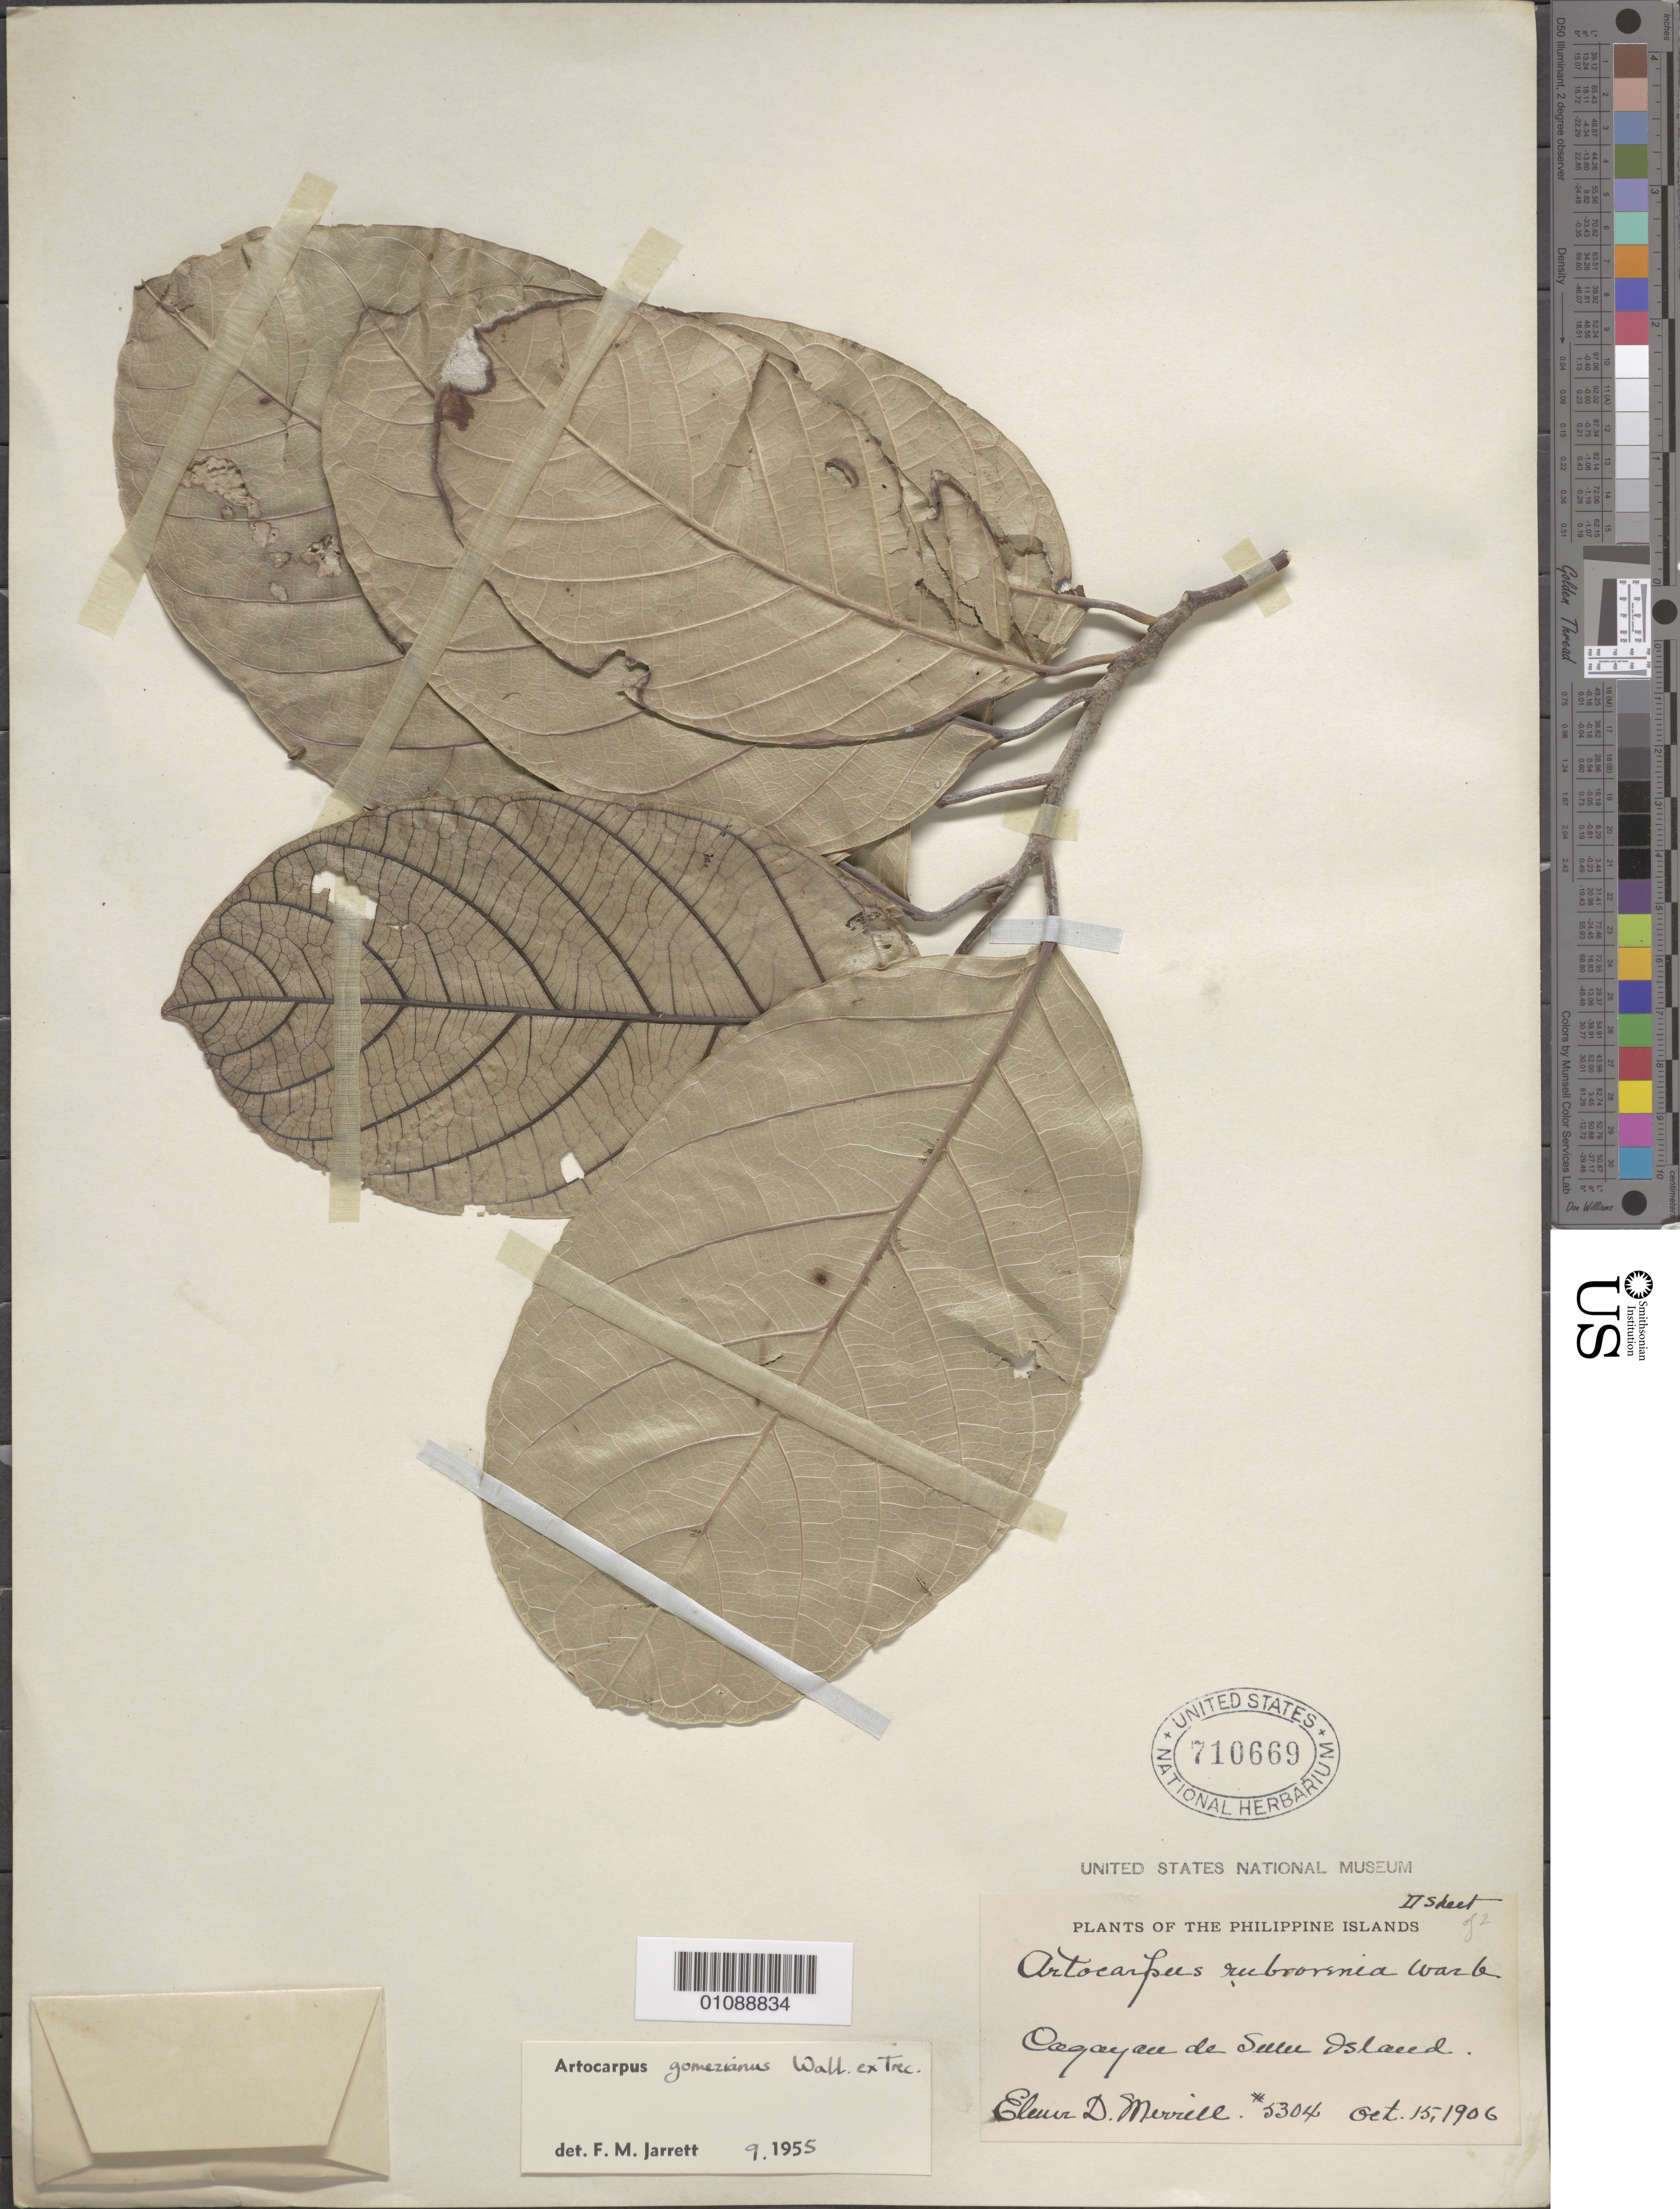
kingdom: Plantae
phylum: Tracheophyta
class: Magnoliopsida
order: Rosales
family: Moraceae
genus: Artocarpus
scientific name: Artocarpus gomezianus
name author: Wall. ex Trécul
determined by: Jarrett, Frances M.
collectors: E. D. Merrill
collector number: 15oct1906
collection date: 1906-10-15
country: Philippines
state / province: Cagayan Valley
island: Sulu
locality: Cagayan de Sulu Island. Cagayan.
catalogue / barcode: US 710669